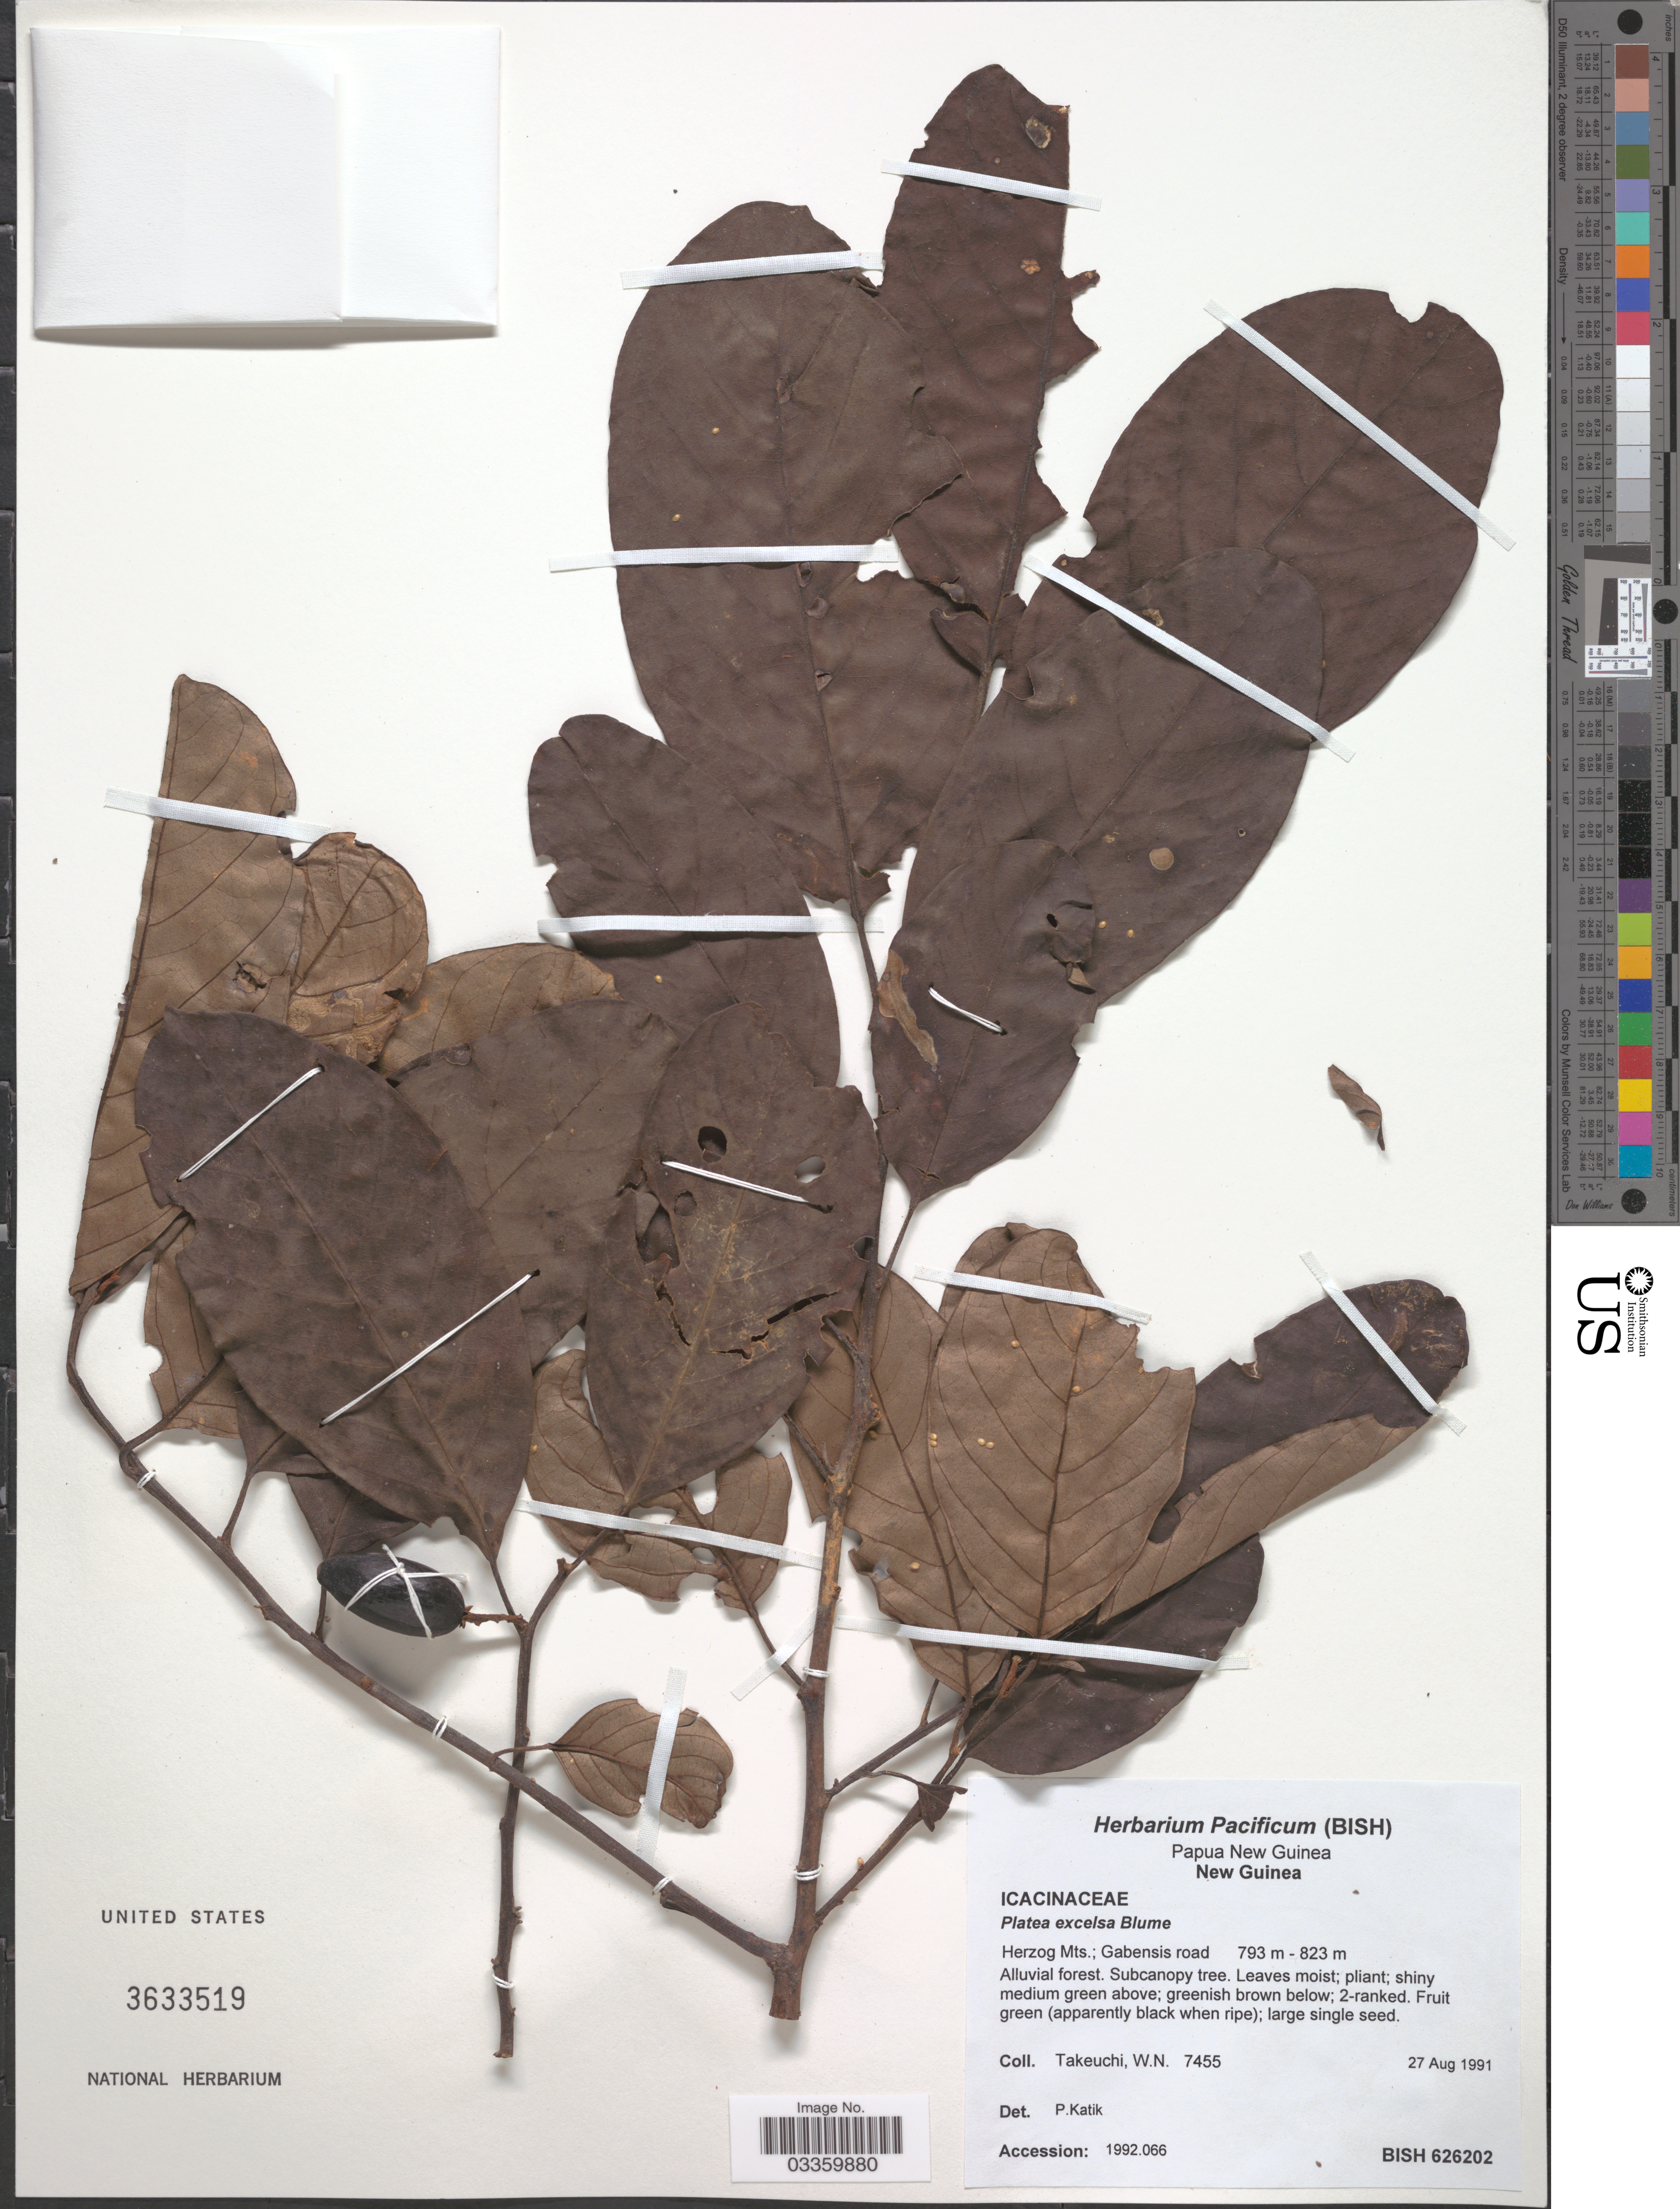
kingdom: Plantae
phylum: Tracheophyta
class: Magnoliopsida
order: Metteniusales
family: Metteniusaceae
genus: Platea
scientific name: Platea excelsa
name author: Blume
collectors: W. Takeuchi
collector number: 7455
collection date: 1991-08-27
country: Papua New Guinea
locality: New Guinea. Herzog Mts.; Gabensis road.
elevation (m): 793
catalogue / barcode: US 3633519